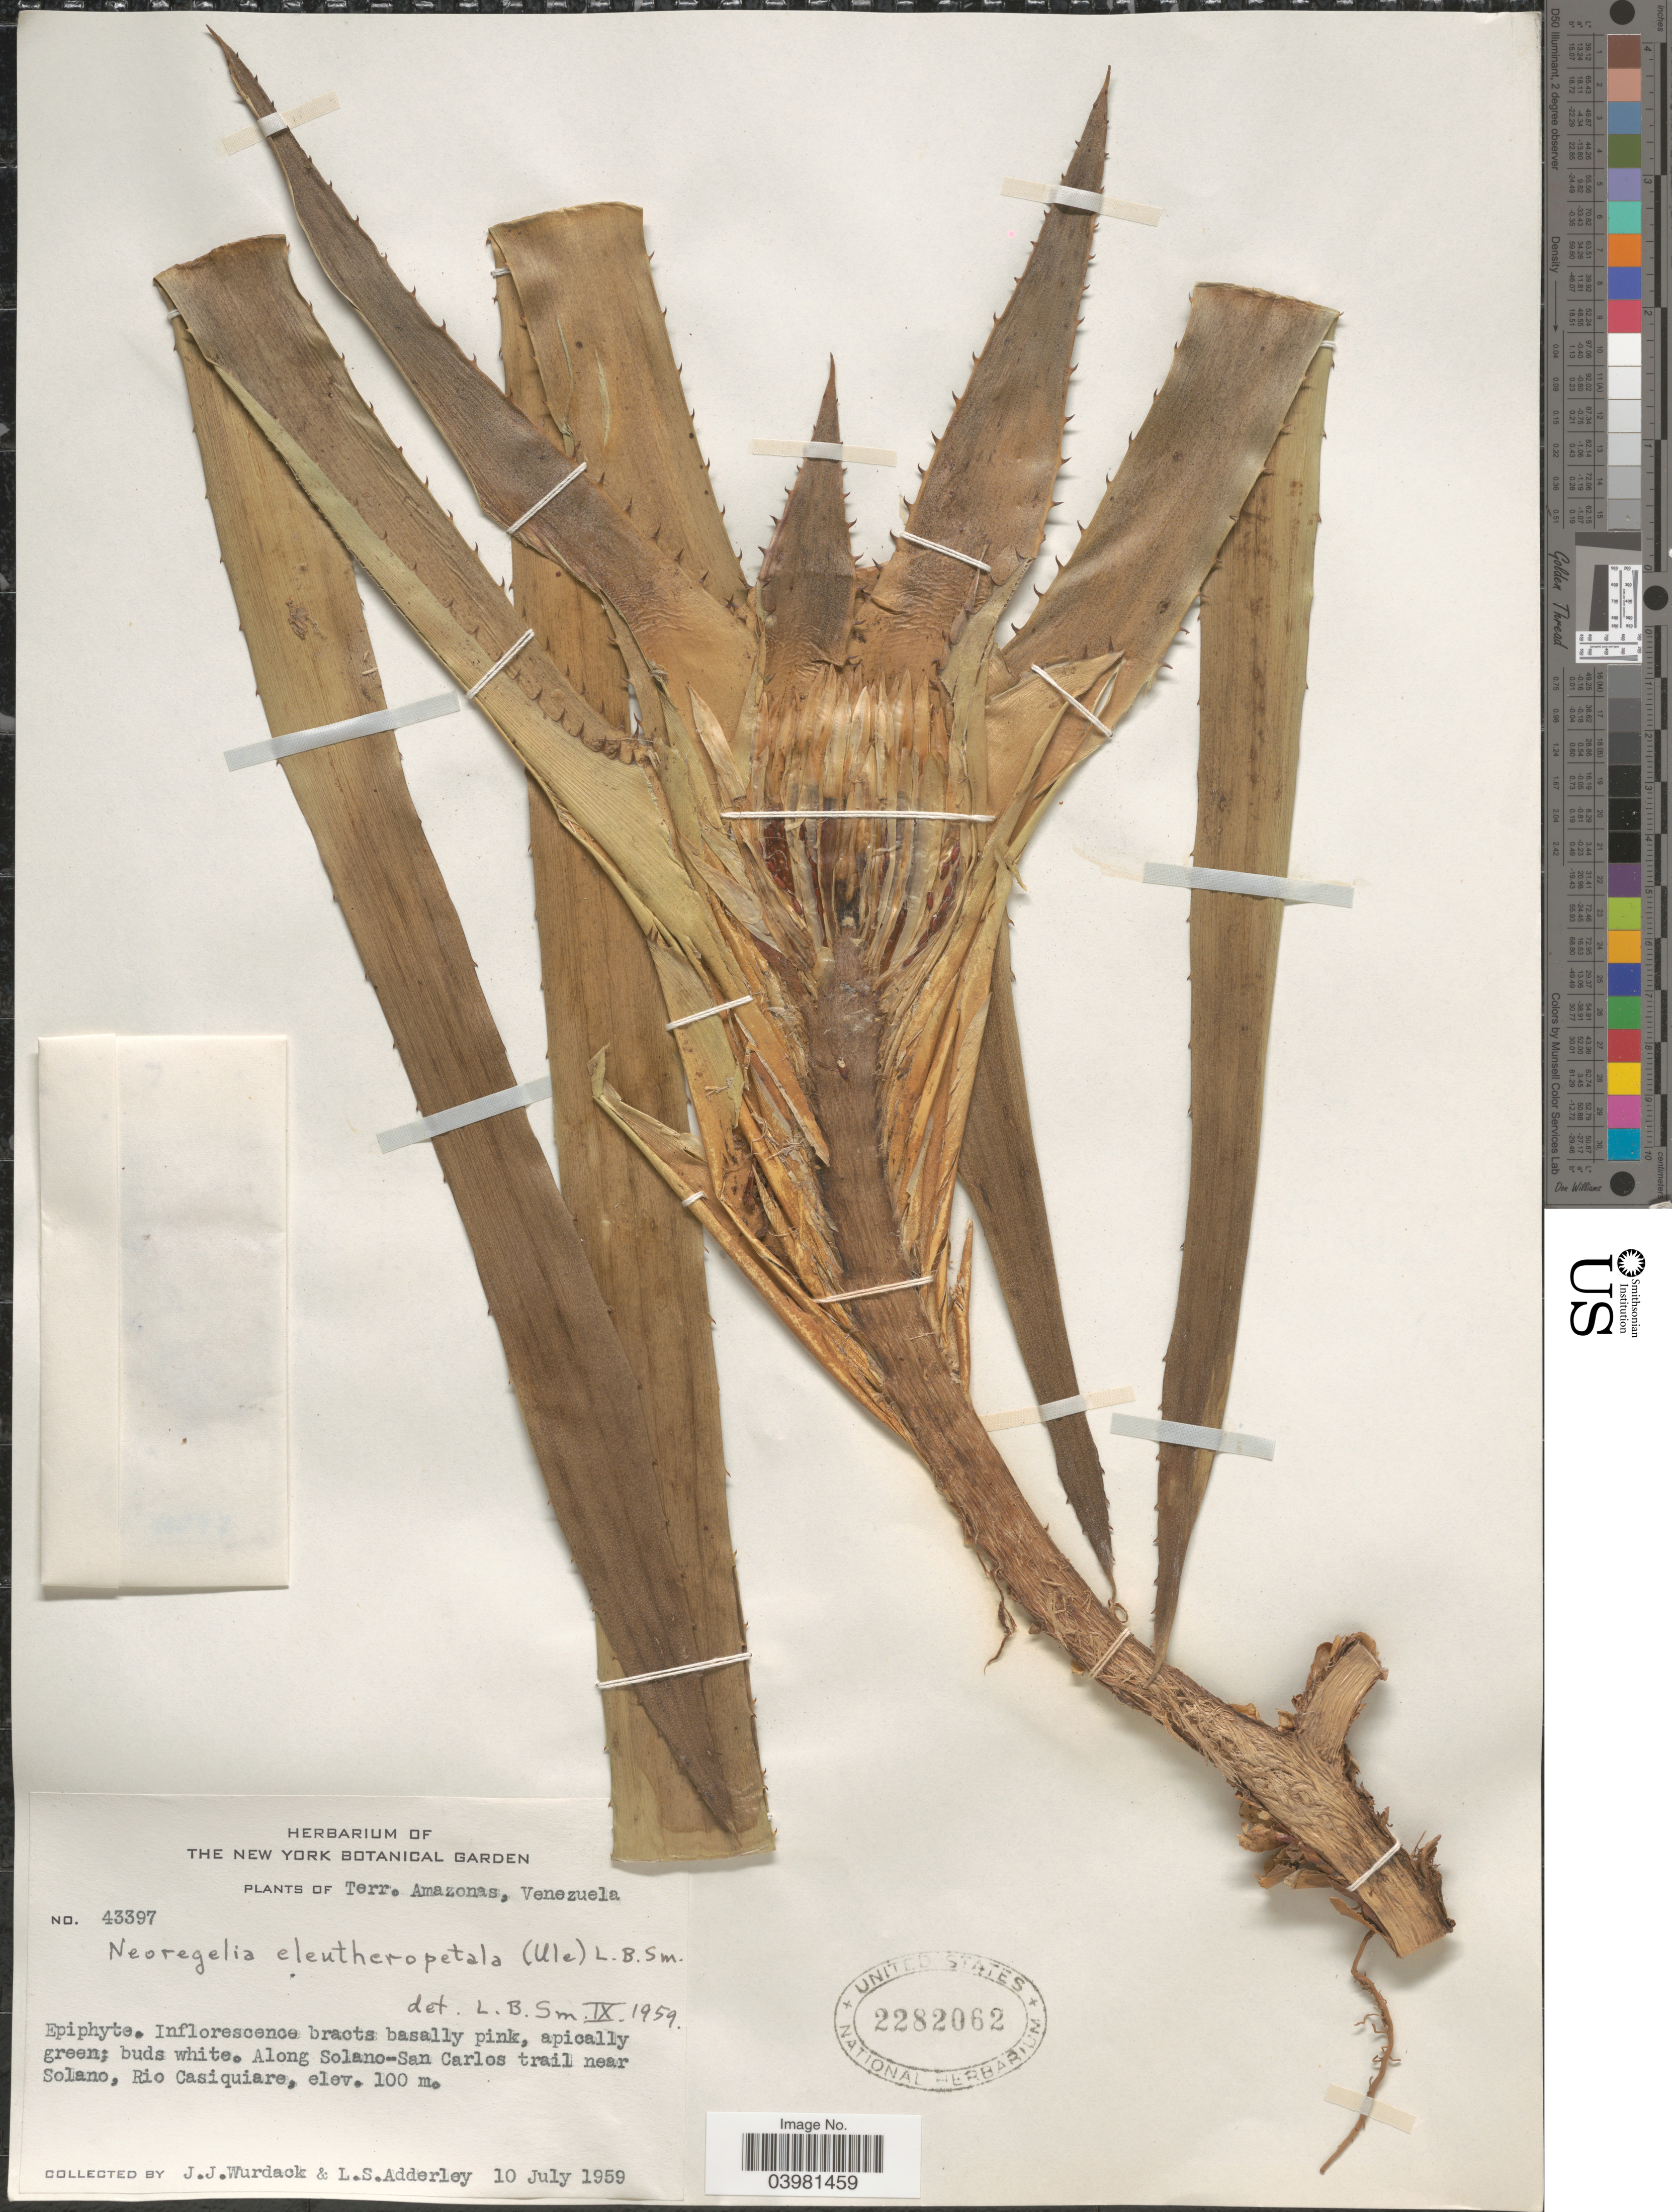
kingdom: Plantae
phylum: Tracheophyta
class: Liliopsida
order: Poales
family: Bromeliaceae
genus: Neoregelia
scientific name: Neoregelia eleutheropetala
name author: (Ule) L.B. Sm.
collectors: J. J. Wurdack & L. S. Adderley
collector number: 43397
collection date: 1959-07-10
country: Venezuela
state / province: Amazonas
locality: Along Solano-San Carlos trail near Solano, Rio Casiquiare.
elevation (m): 100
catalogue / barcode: US 2282062